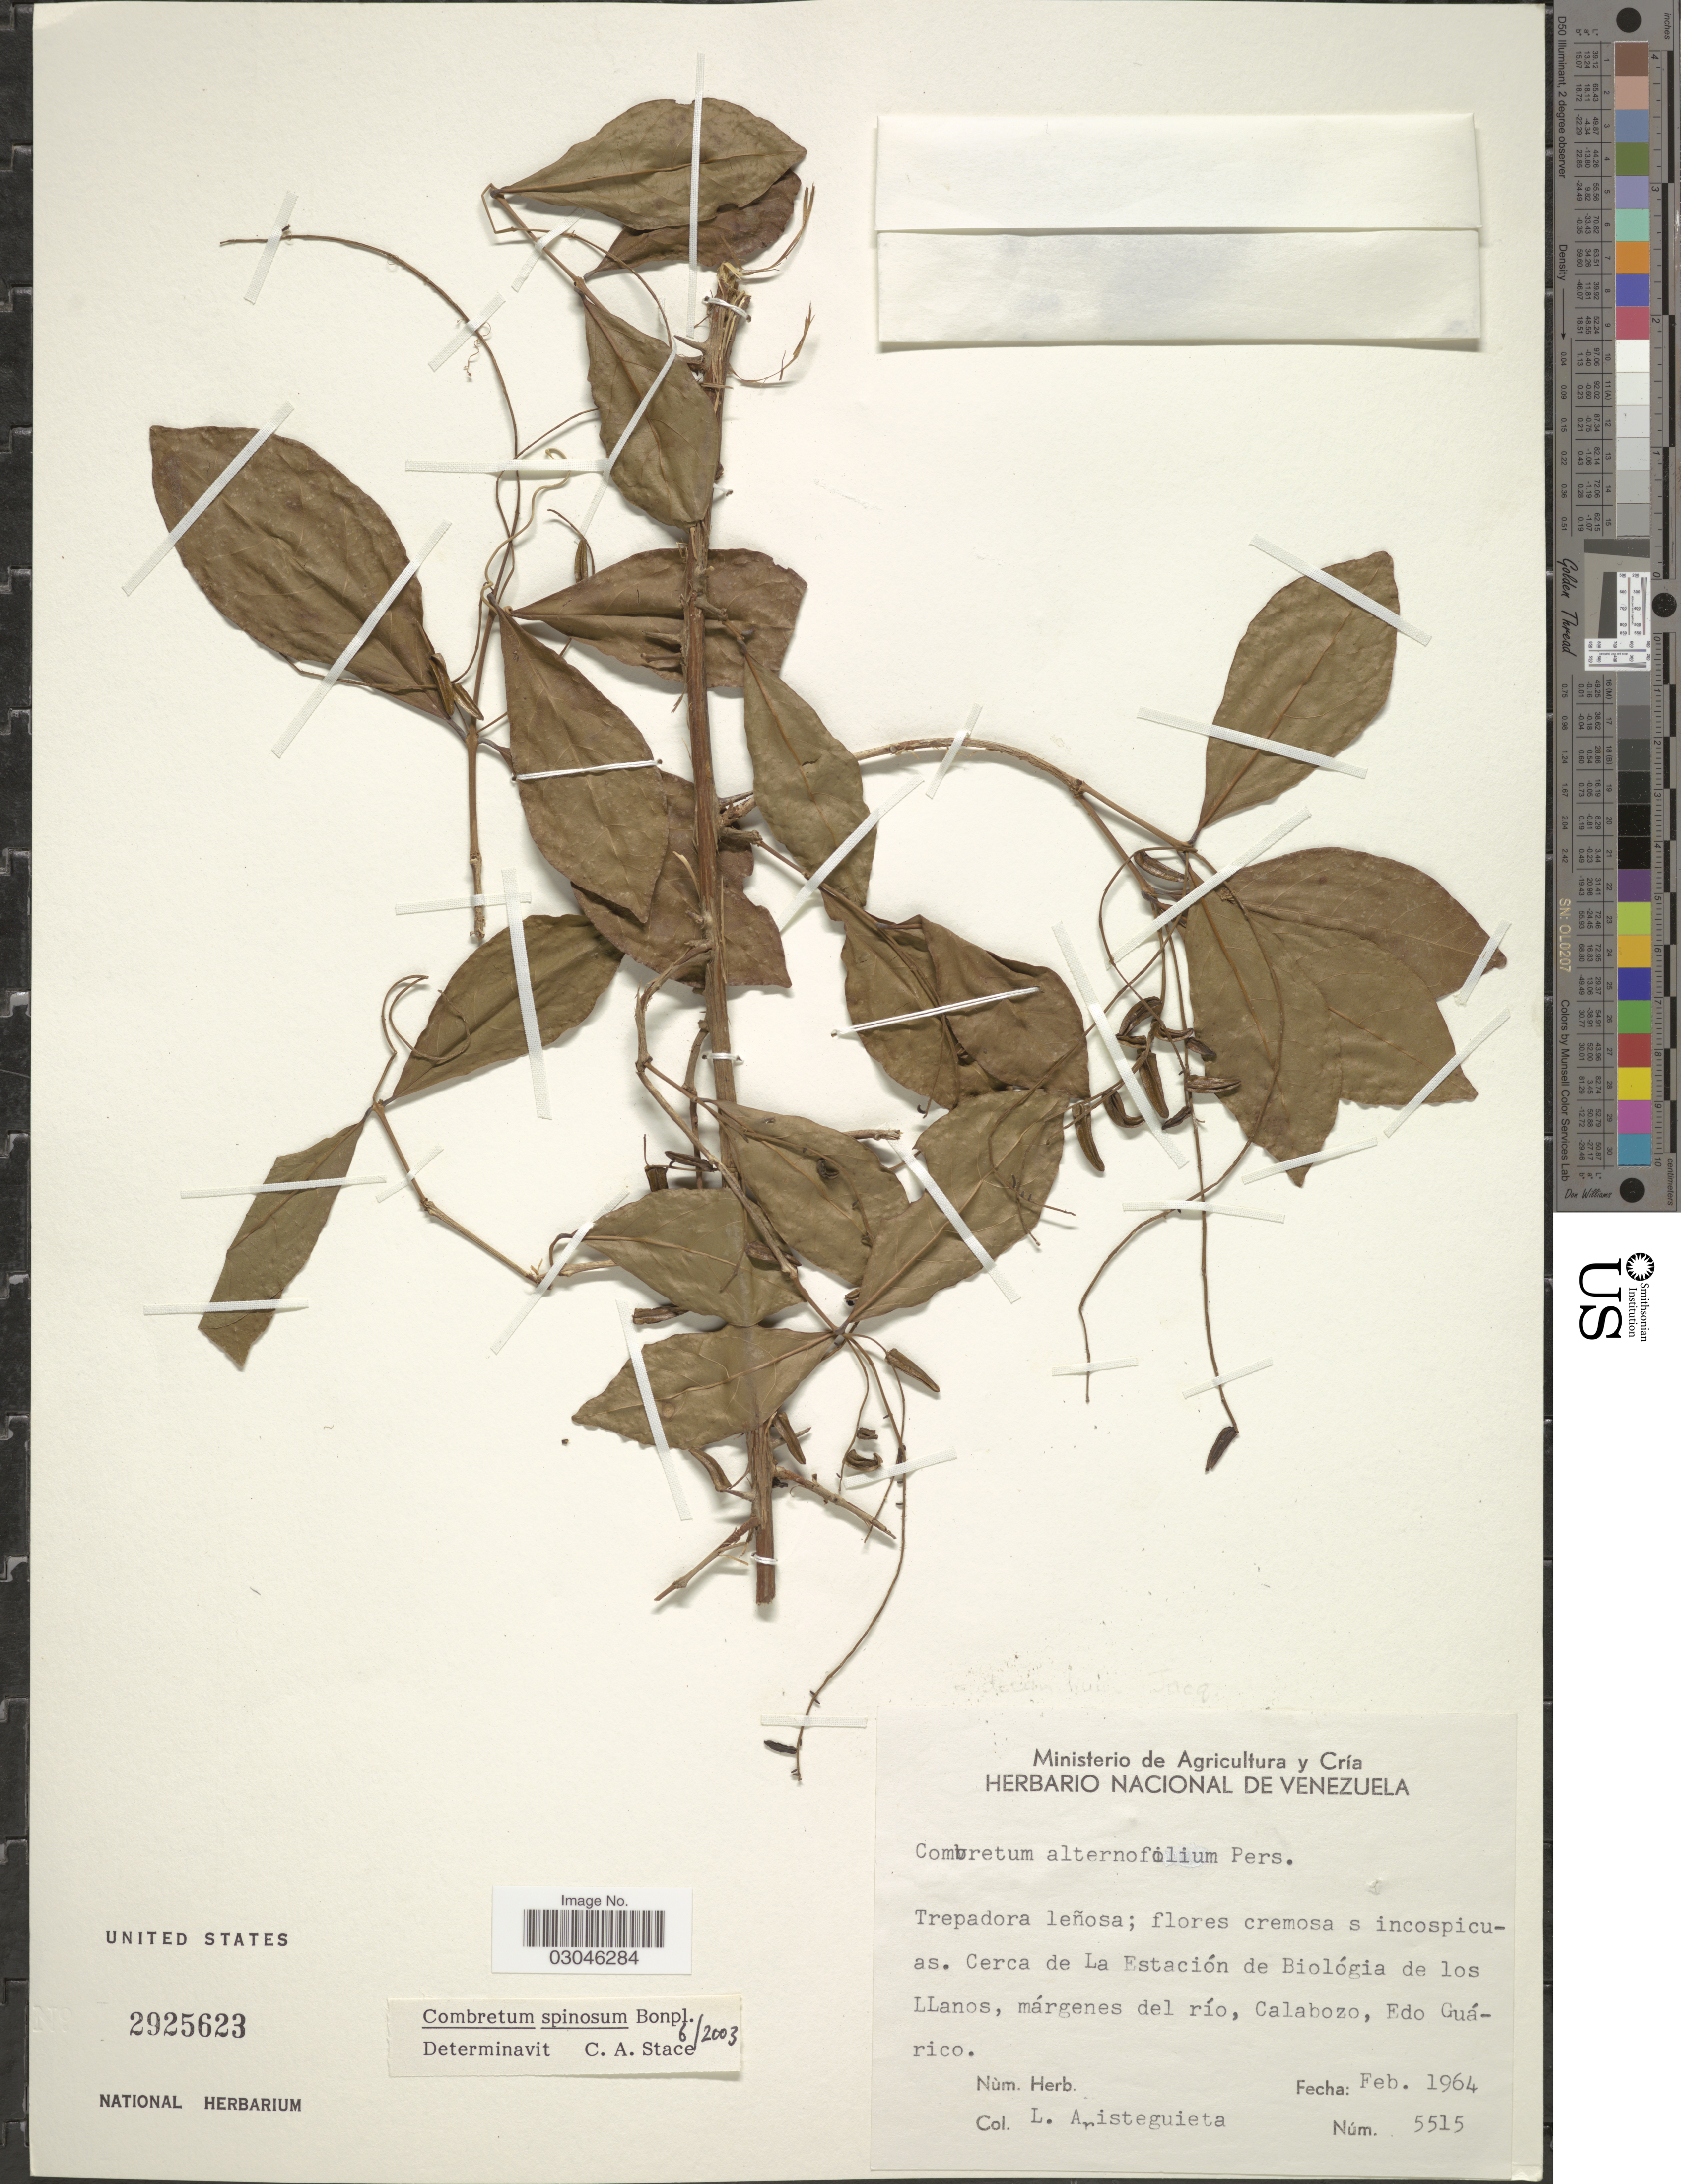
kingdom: Plantae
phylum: Tracheophyta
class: Magnoliopsida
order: Myrtales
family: Combretaceae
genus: Combretum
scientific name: Combretum spinosum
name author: Bonpl.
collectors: L. Aristeguieta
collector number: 5515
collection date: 1964-02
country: Venezuela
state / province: Guárico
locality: Cerca de La Estación de Biológica de los Llanos, márgenes del río, Calabozo.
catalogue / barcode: US 2925623